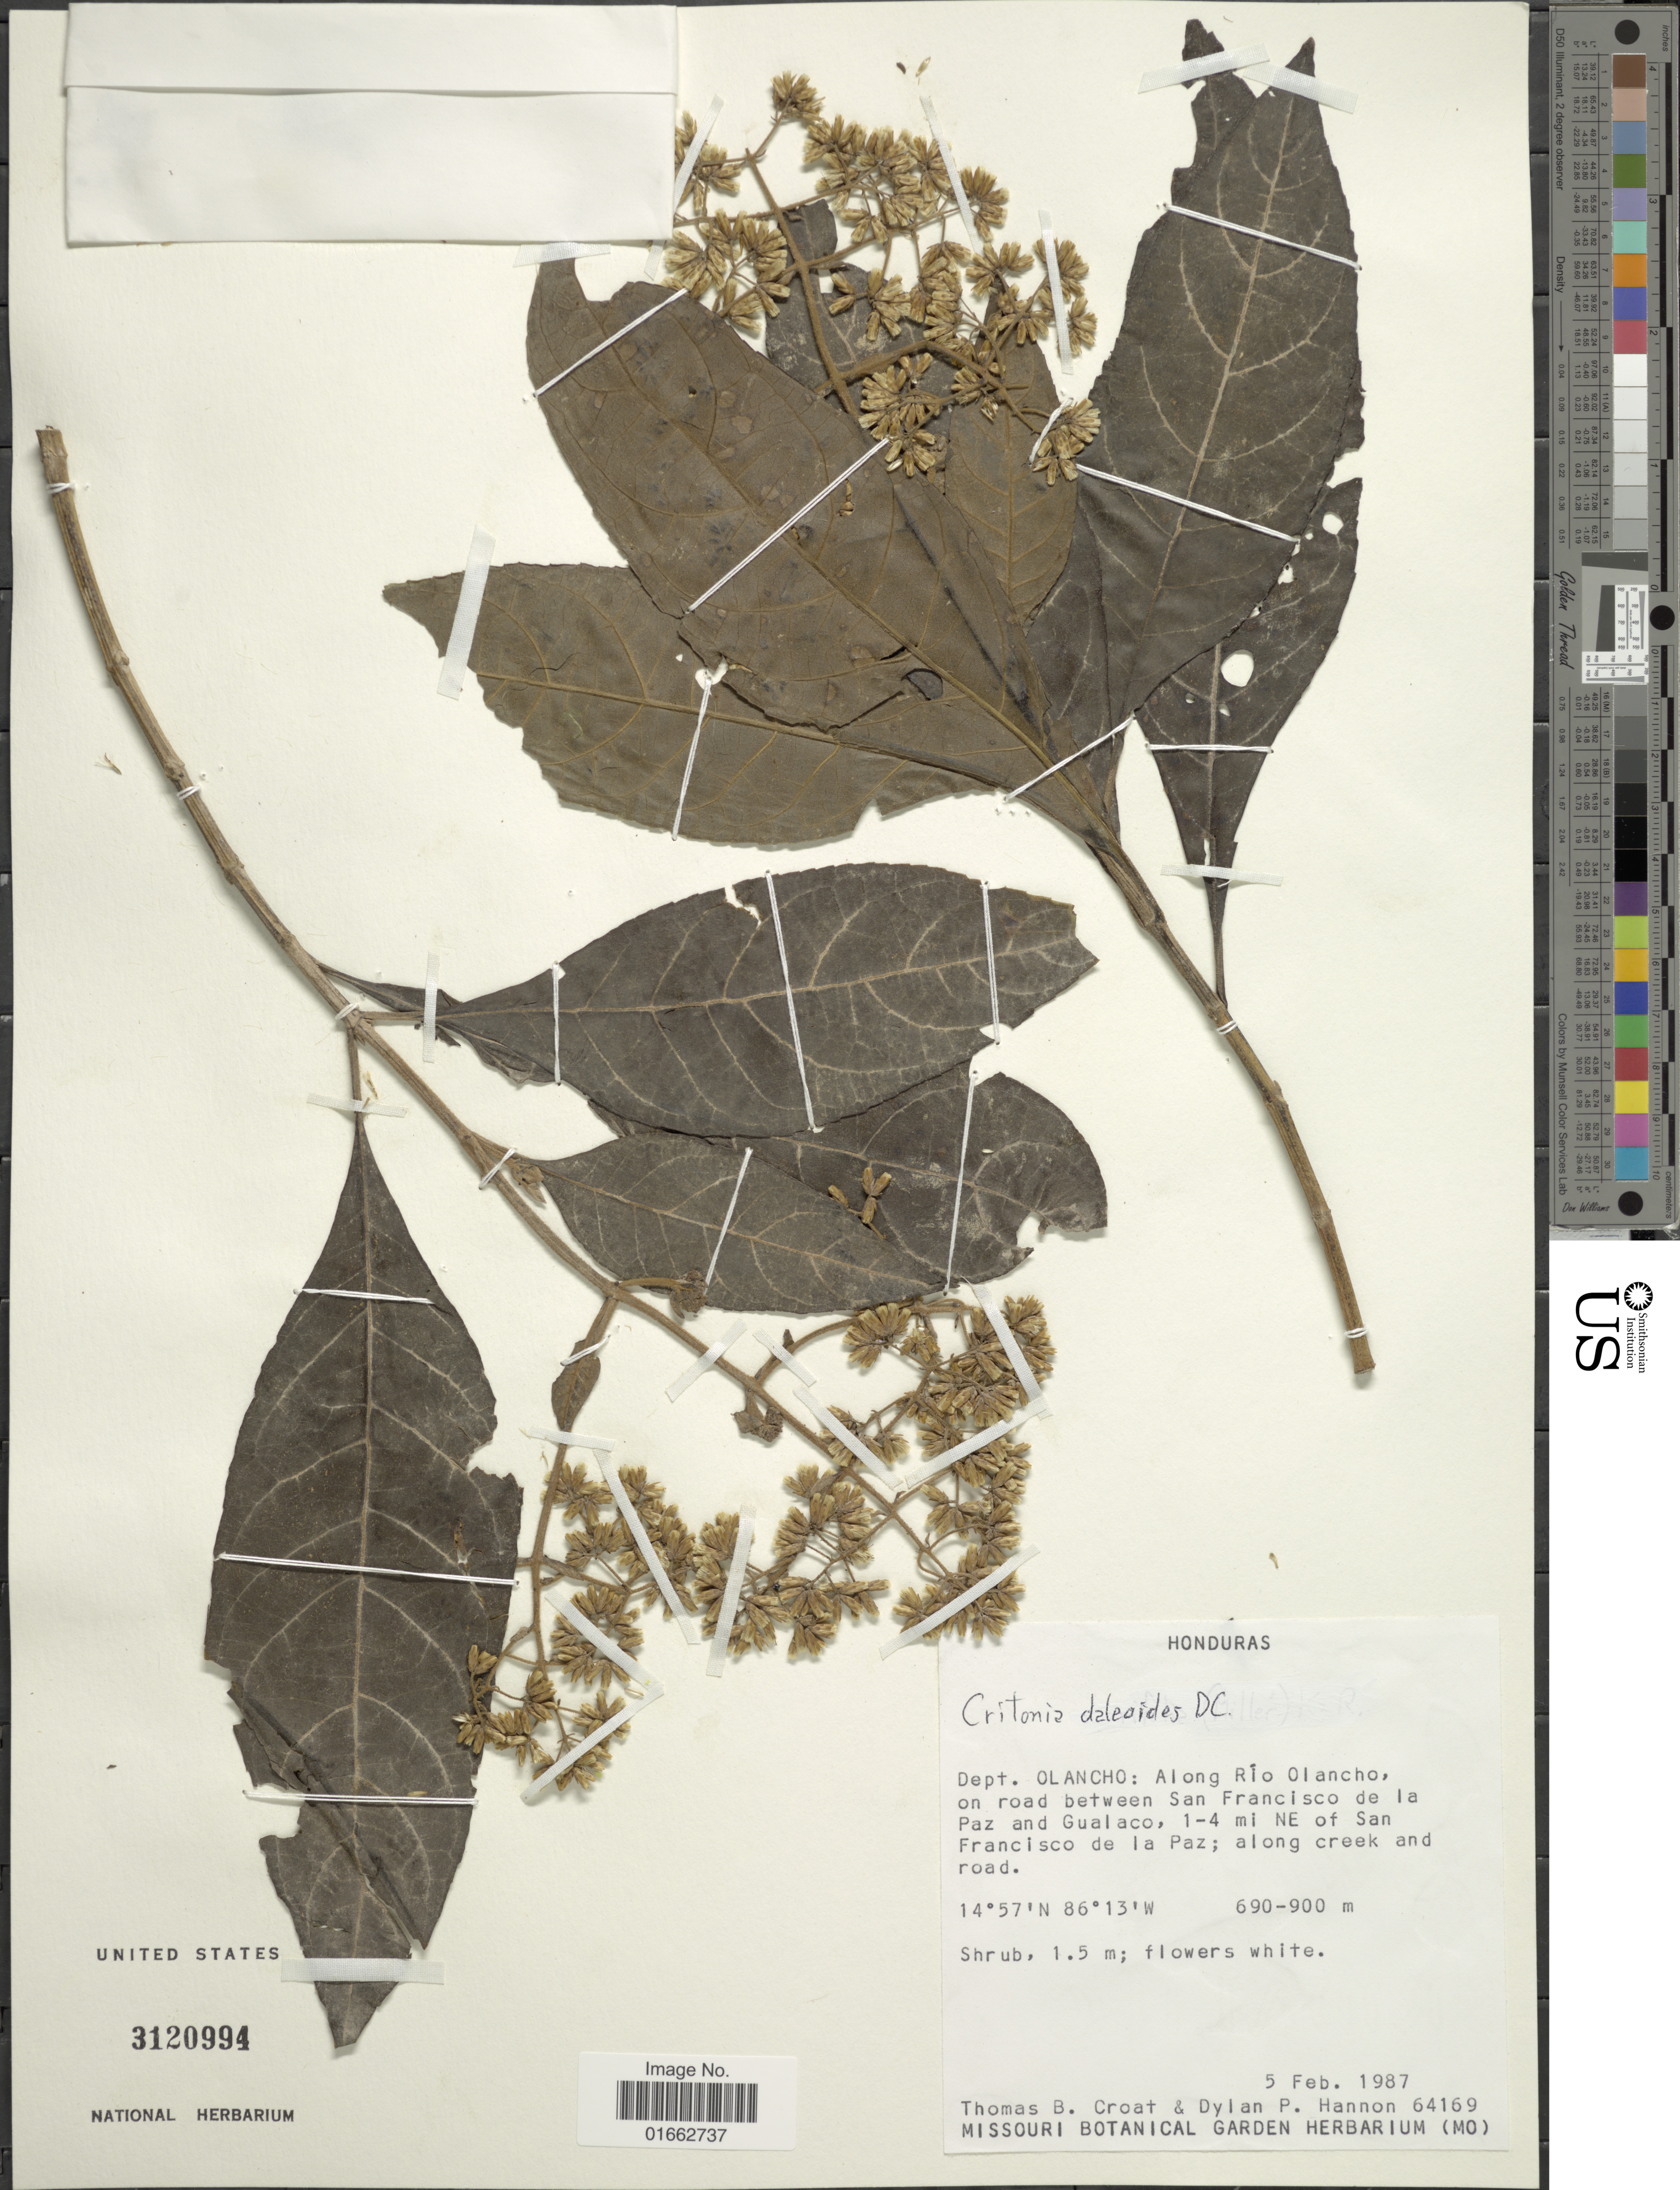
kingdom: Plantae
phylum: Tracheophyta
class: Magnoliopsida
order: Asterales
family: Asteraceae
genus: Critonia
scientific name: Critonia daleoides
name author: DC.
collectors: T. B. Croat & D. Hannon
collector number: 64169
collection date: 1987-02-05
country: Honduras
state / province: Olancho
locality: Along Río Olancho, on road between San Francisco de la Paz and Gualaco, 1-4 mi NE of San Francisco de la Paz; along creek and road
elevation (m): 690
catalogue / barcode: US 3120994